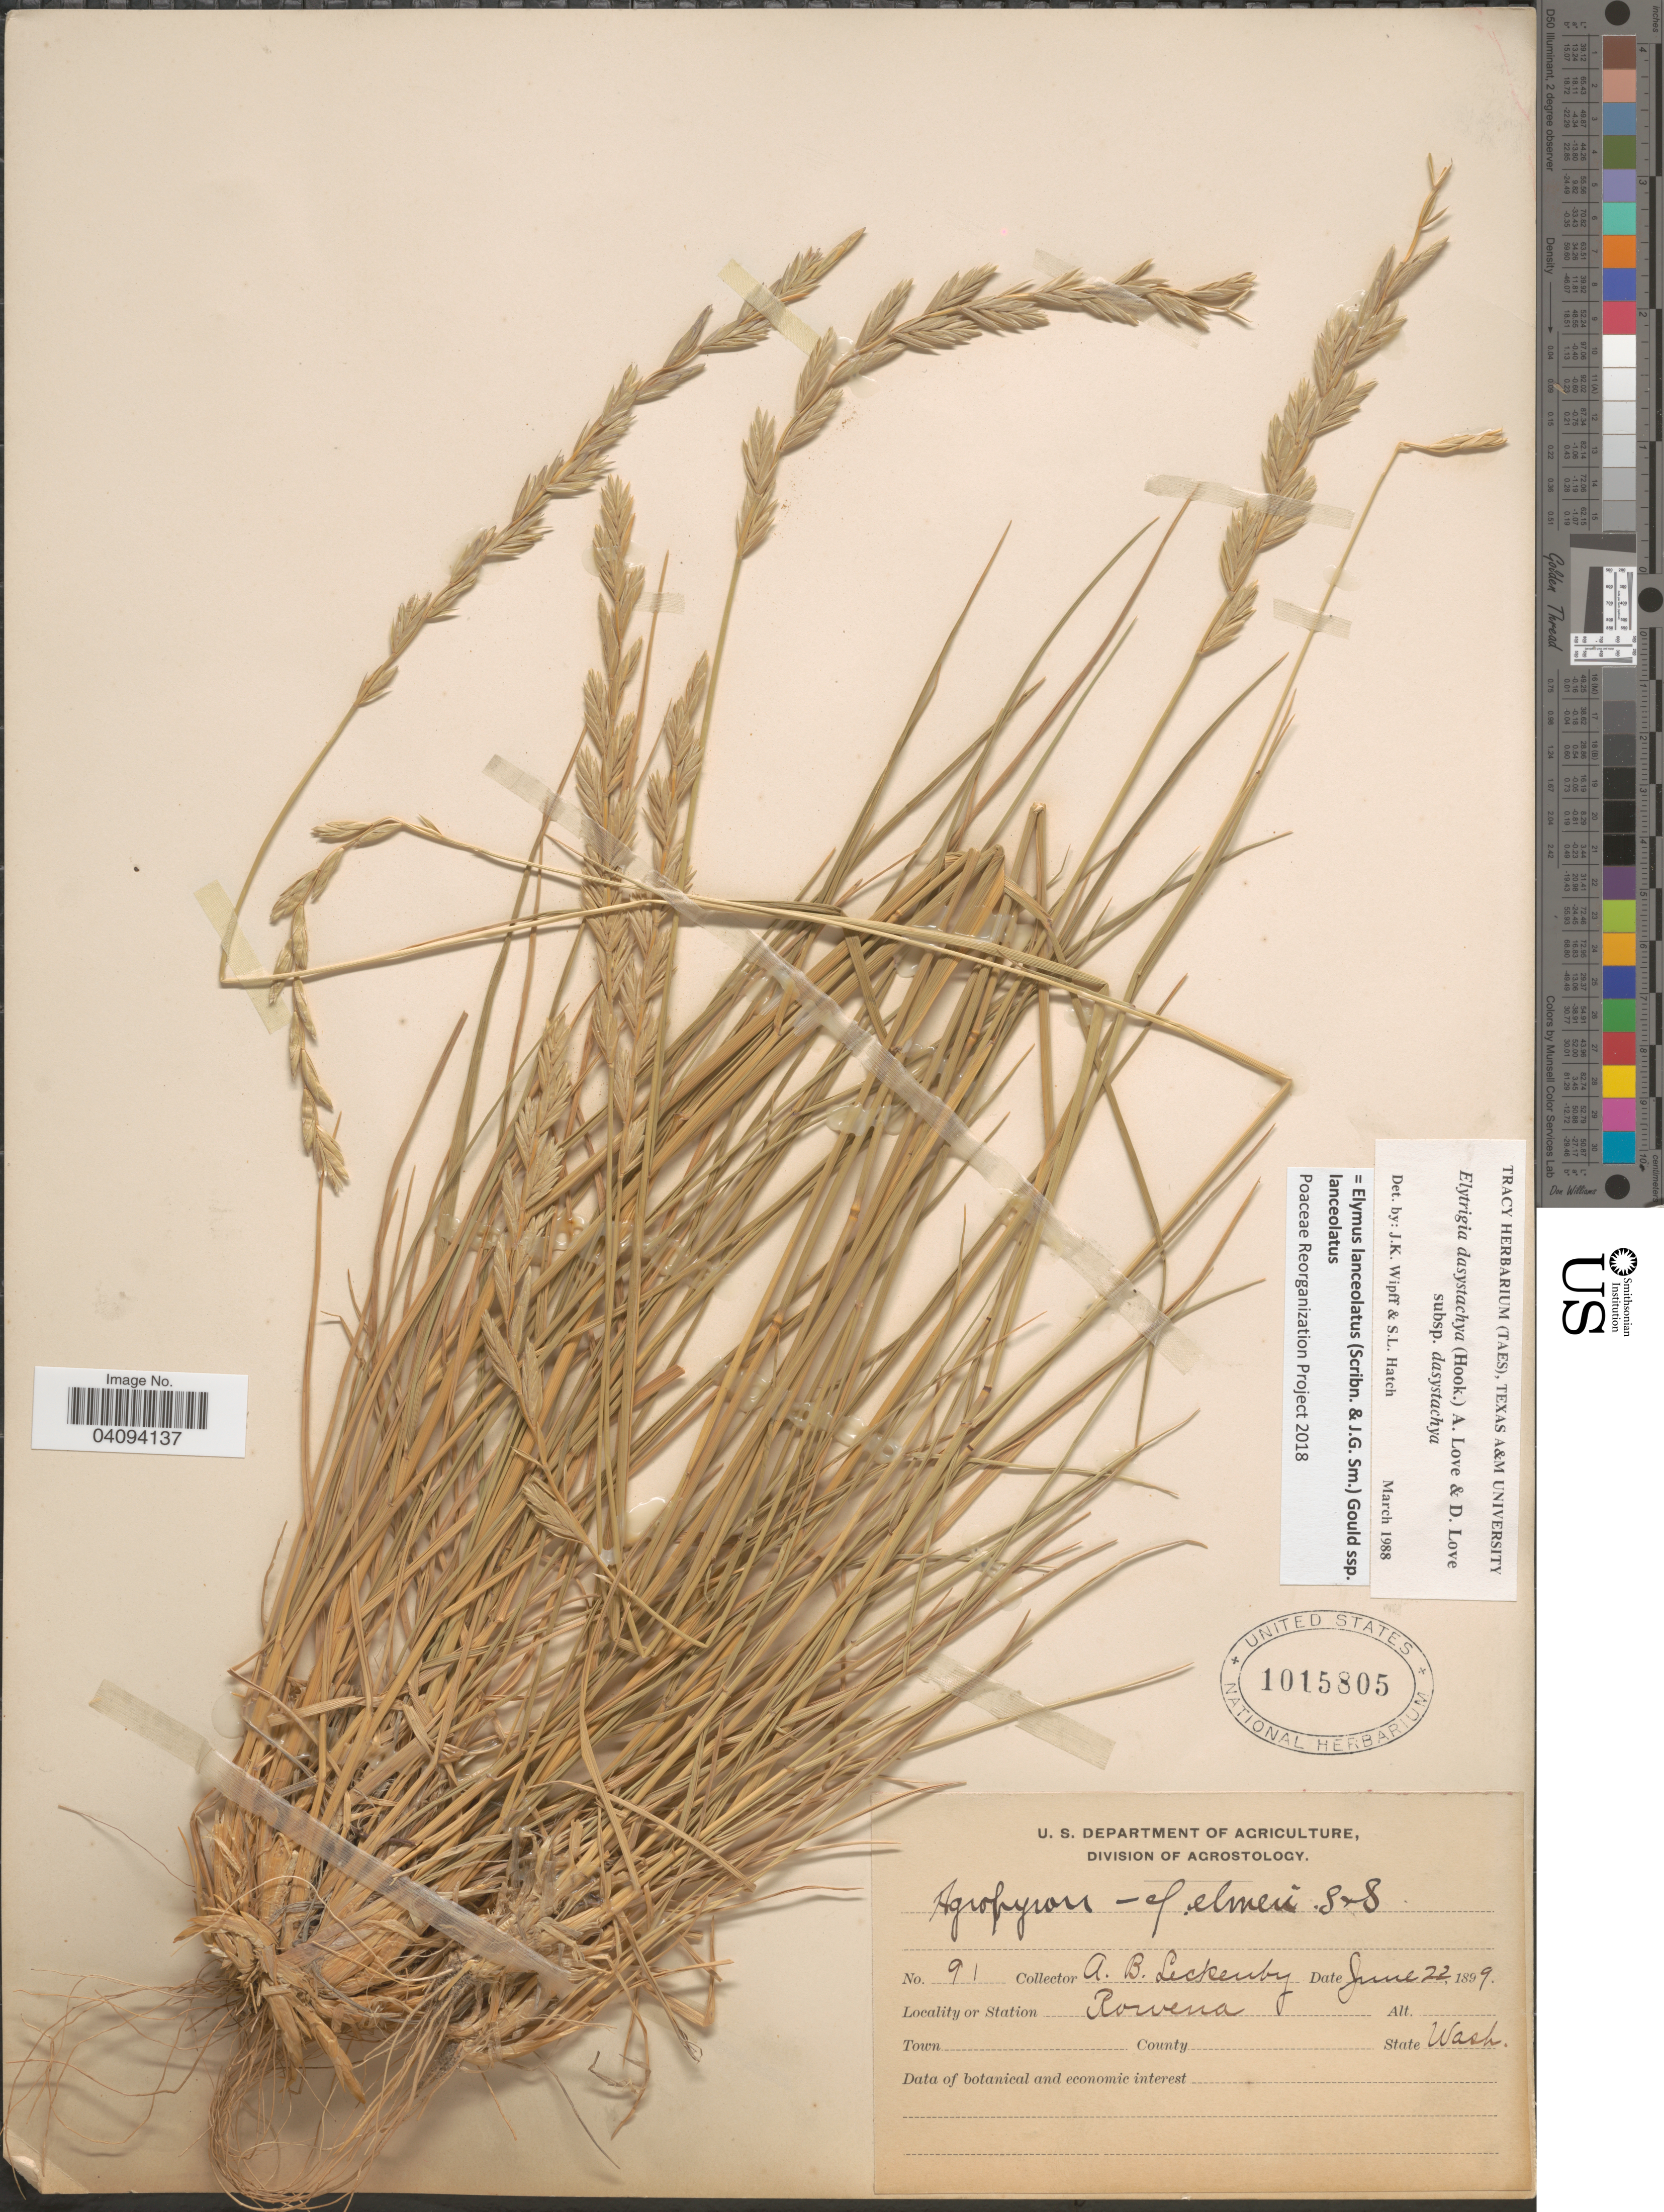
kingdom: Plantae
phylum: Tracheophyta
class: Liliopsida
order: Poales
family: Poaceae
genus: Elymus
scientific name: Elymus lanceolatus subsp. lanceolatus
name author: (Scribn. & J.G. Sm.) Gould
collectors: A. Leckenby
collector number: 91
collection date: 1899-06-22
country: United States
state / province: Washington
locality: Rowena.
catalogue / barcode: US 1015805